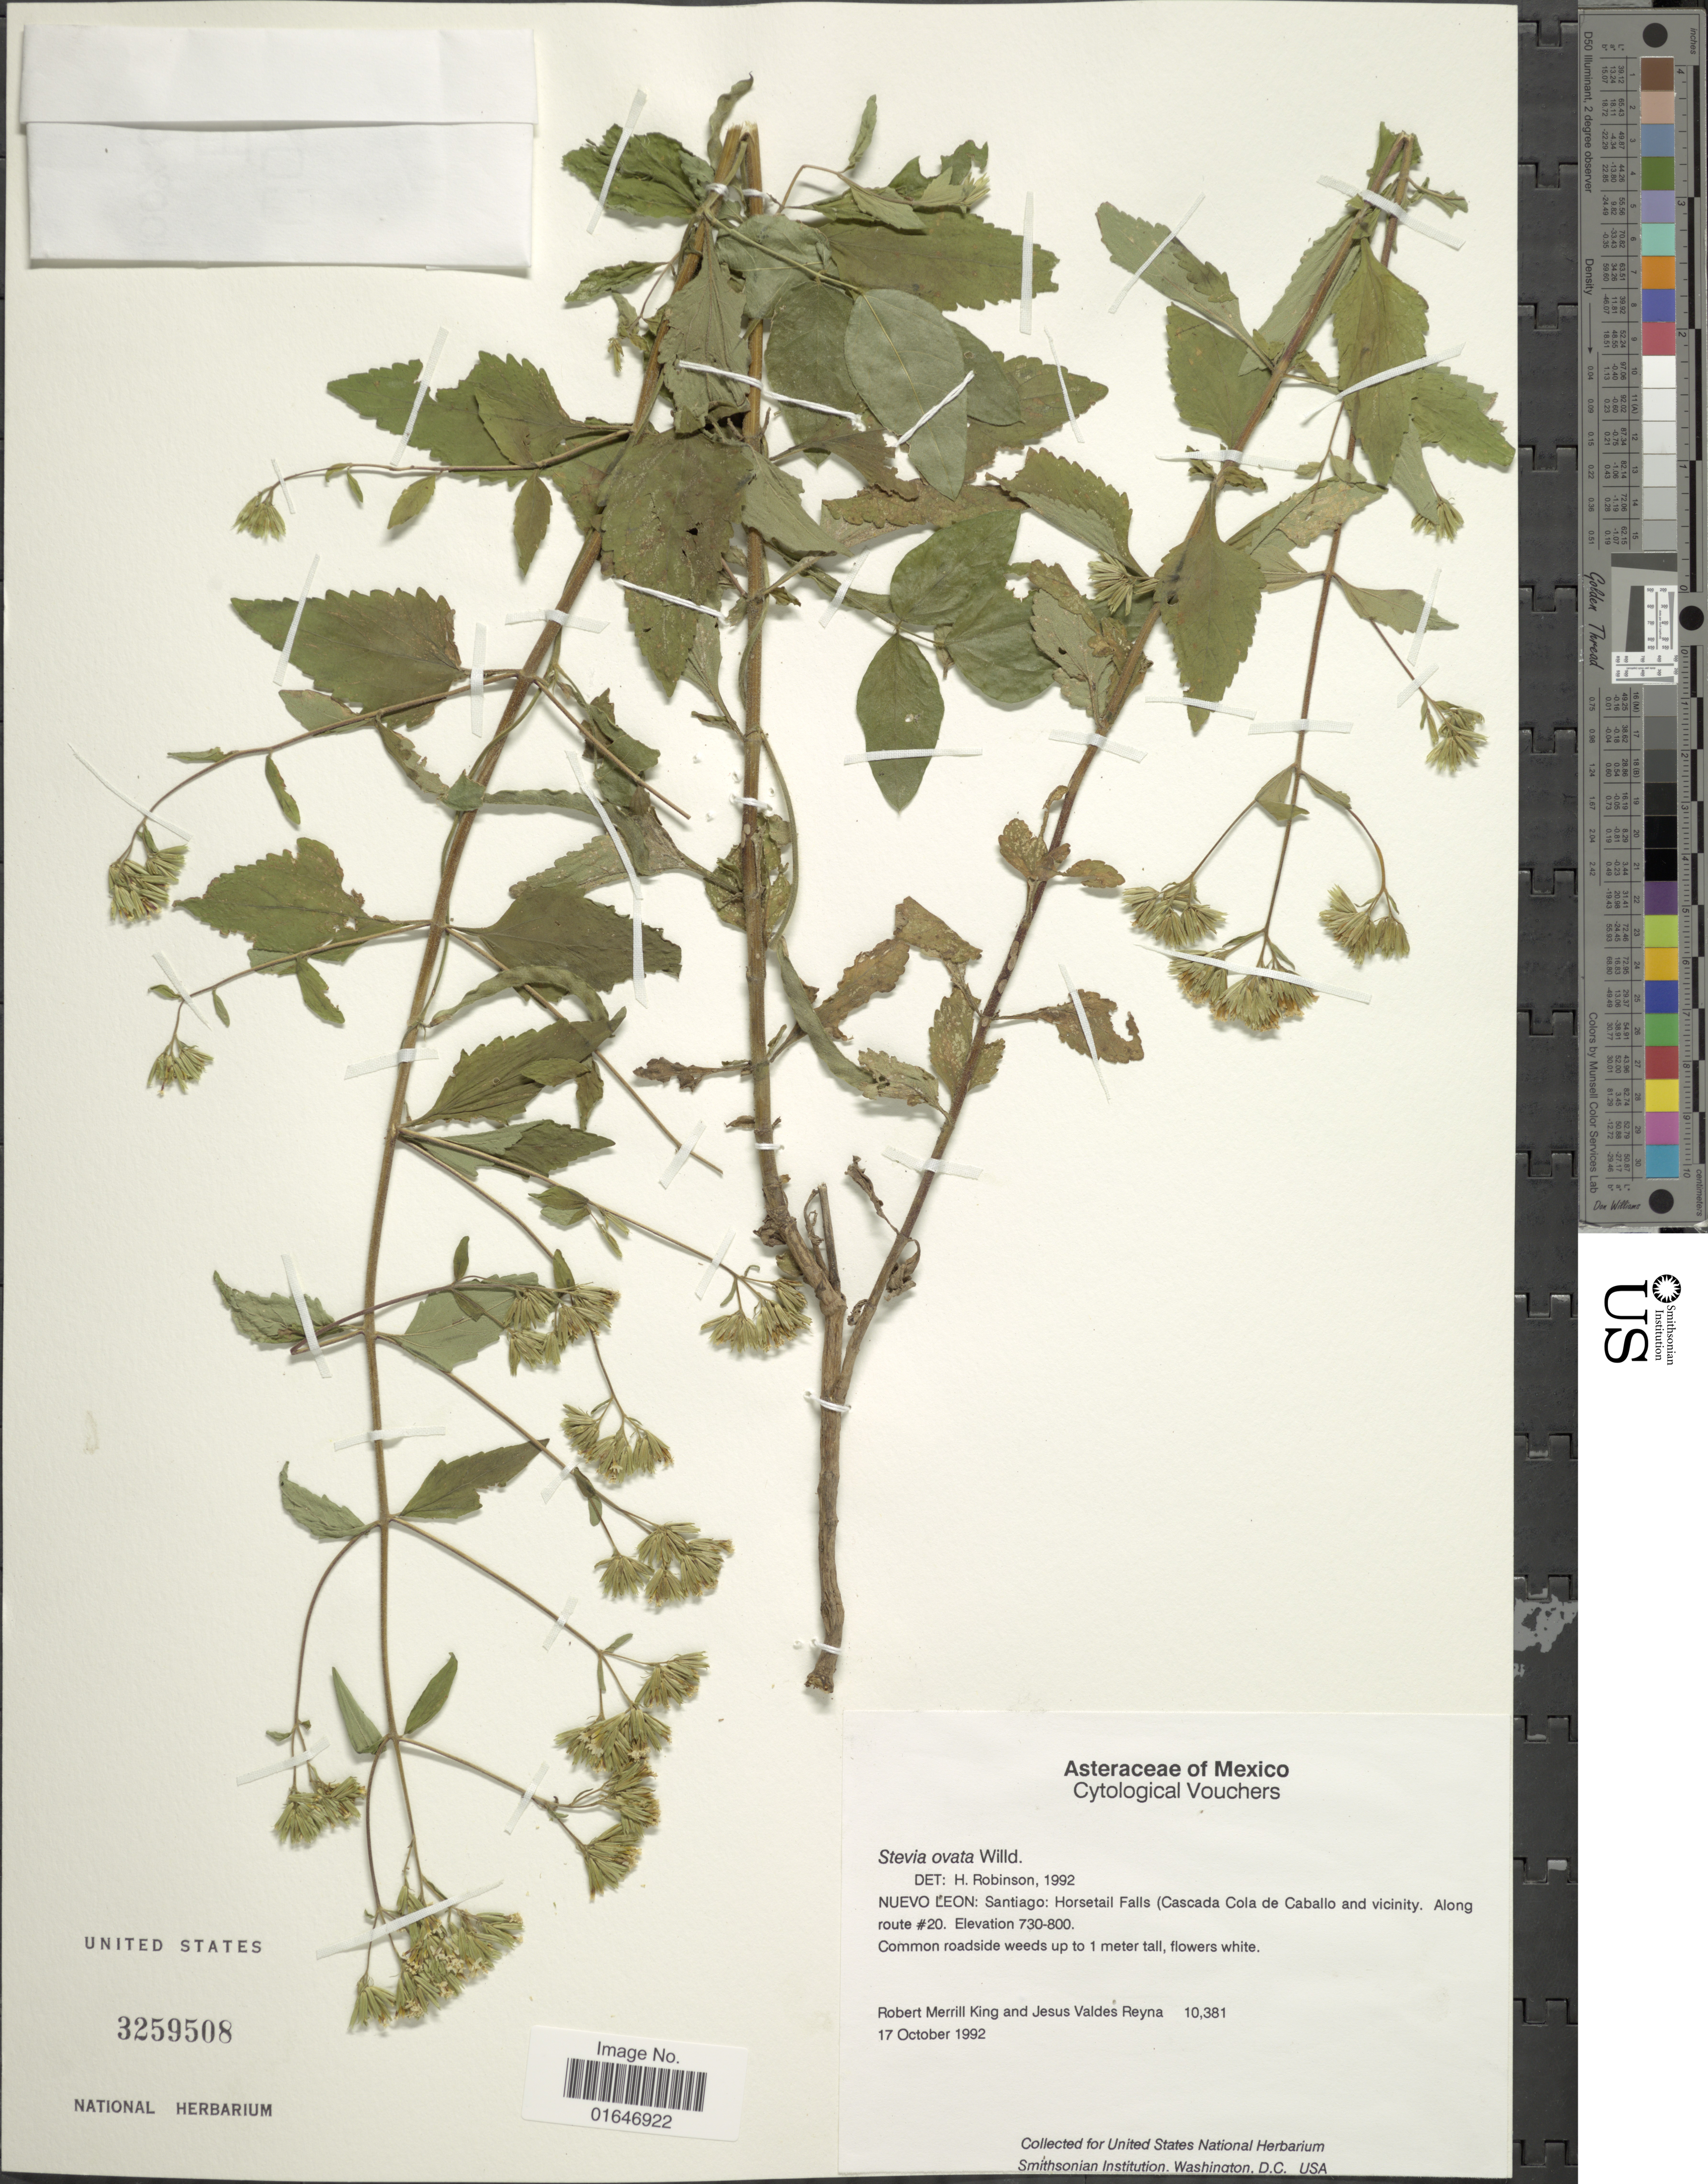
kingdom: Plantae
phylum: Tracheophyta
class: Magnoliopsida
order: Asterales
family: Asteraceae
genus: Stevia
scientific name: Stevia ovata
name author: Willd.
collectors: R. M. King & J. Valdés-Reyna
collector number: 10381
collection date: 1992-10-17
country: Mexico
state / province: Nuevo León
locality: Santiago: Horsetail Falls (Cascada Cola de Caballo and vicinity, along route #20, common roadsides weeds.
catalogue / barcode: US 3259508